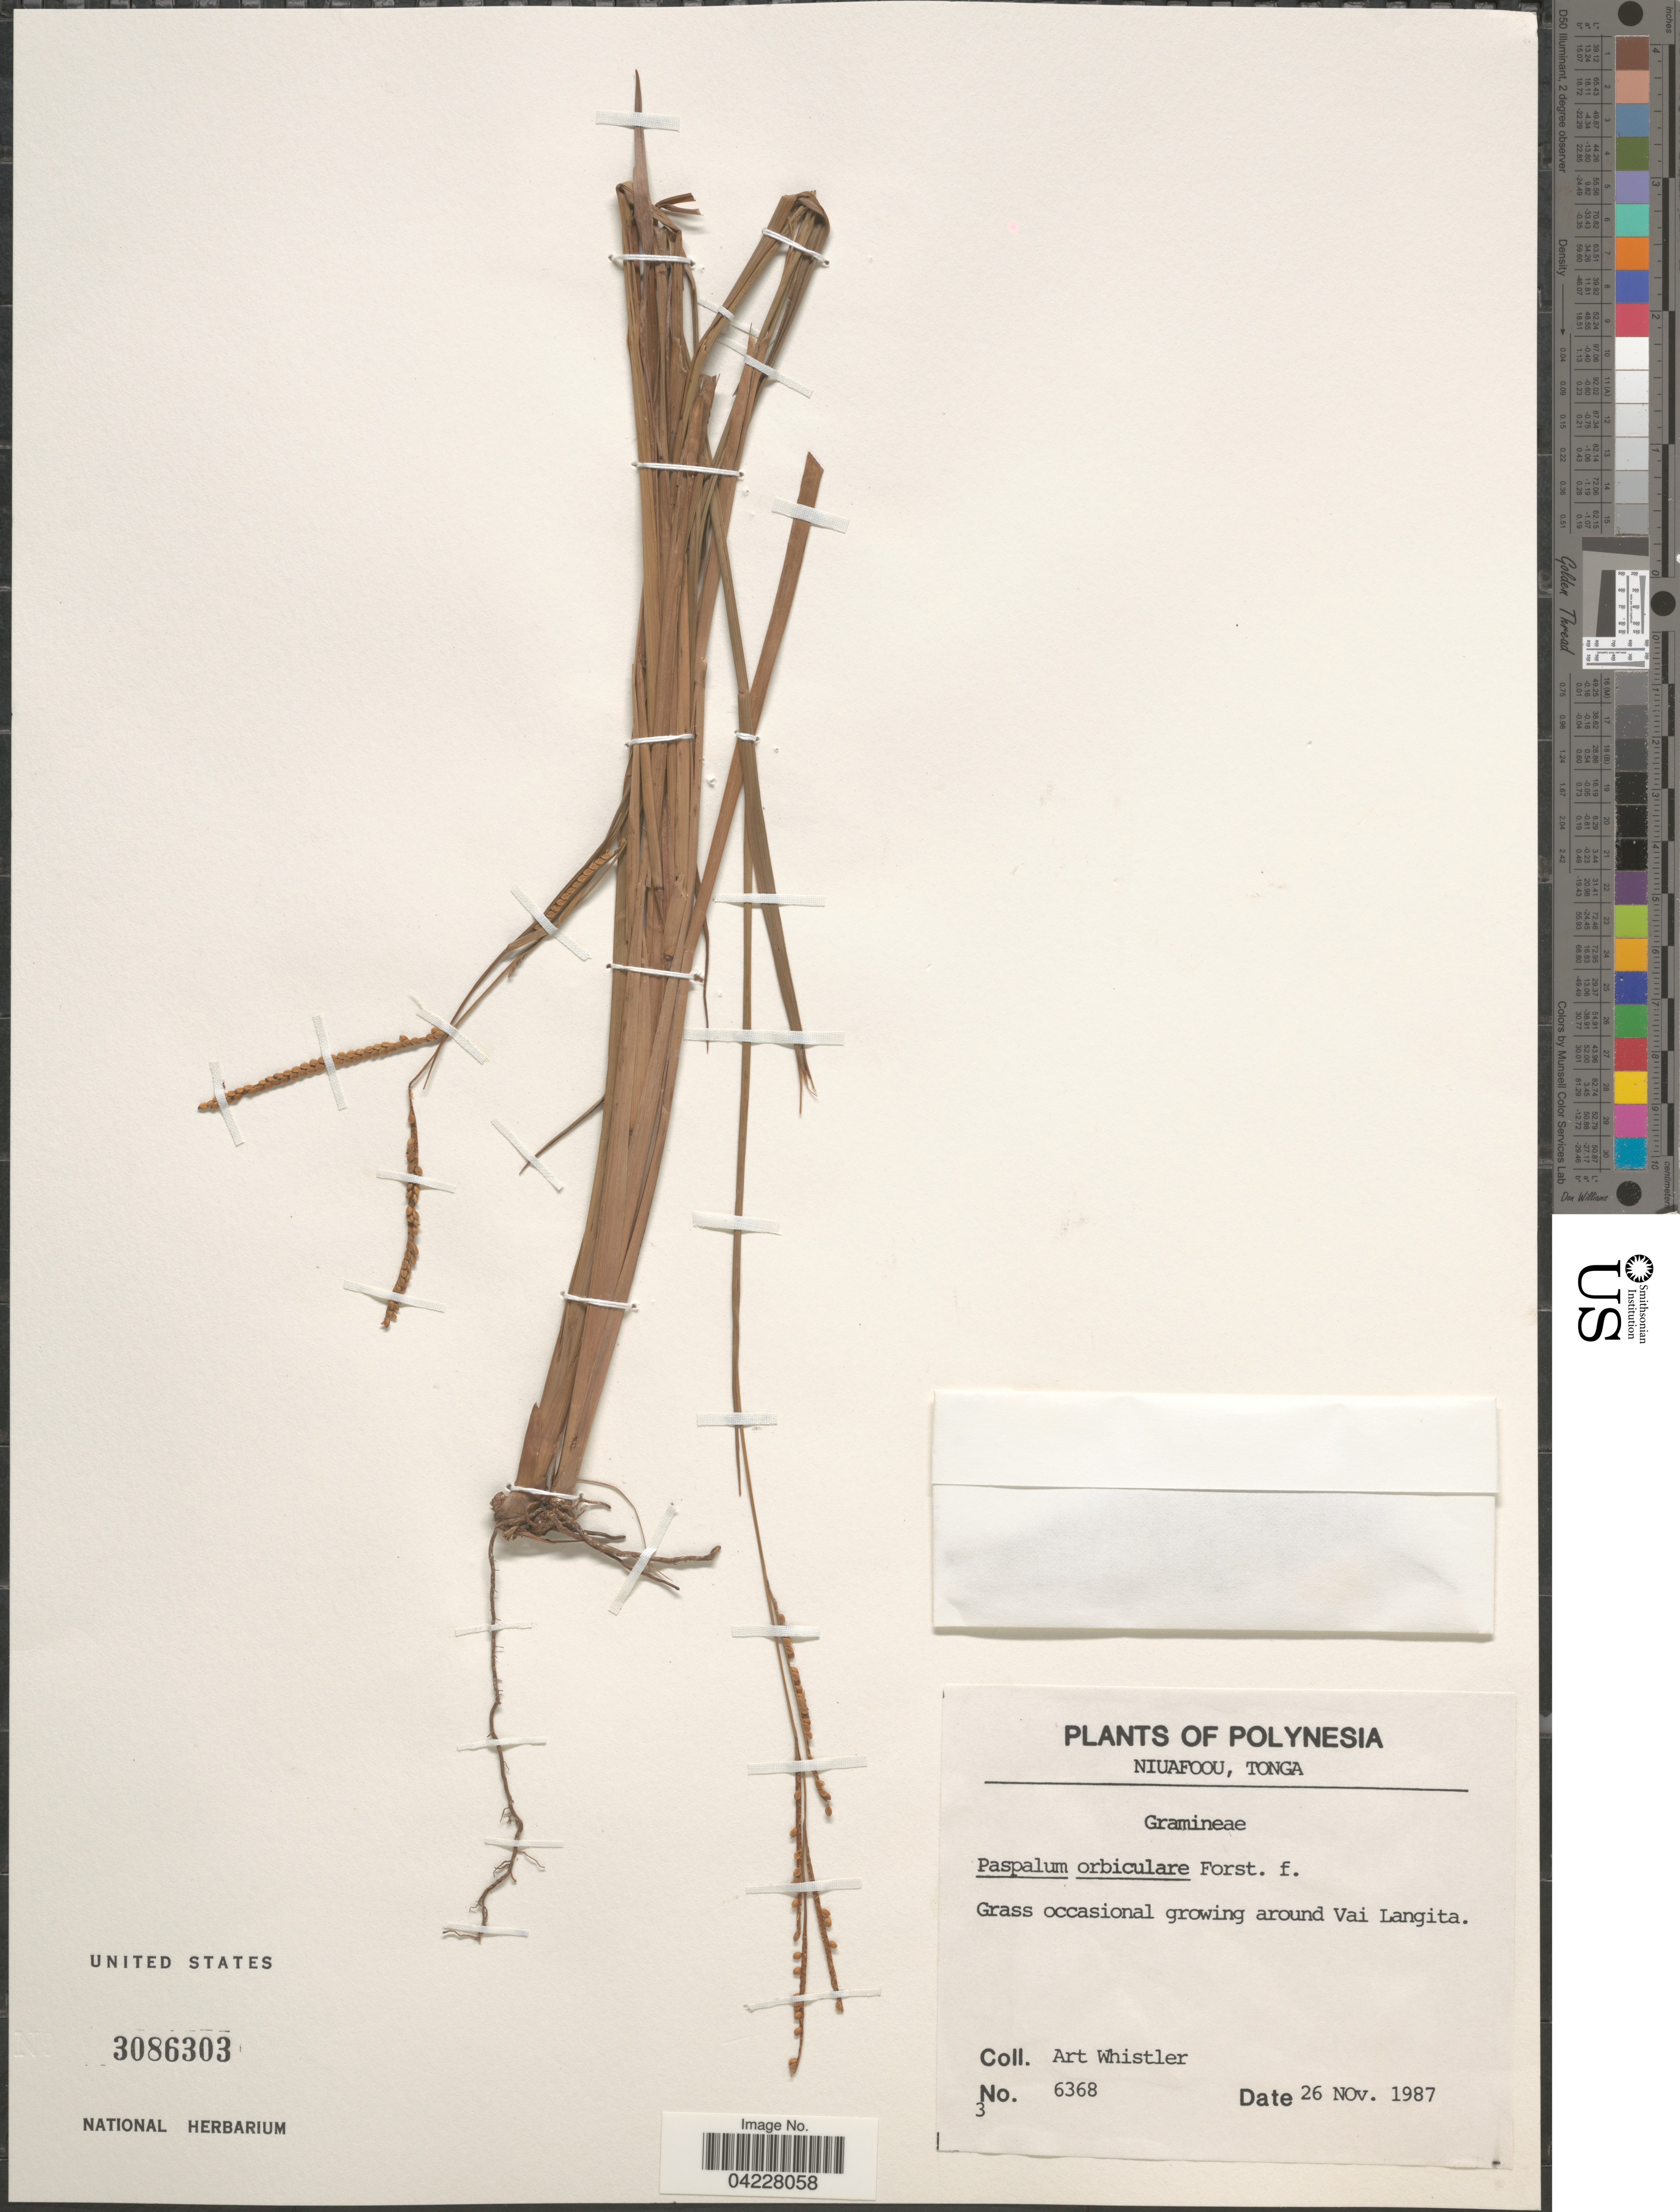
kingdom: Plantae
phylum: Tracheophyta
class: Liliopsida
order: Poales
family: Poaceae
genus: Paspalum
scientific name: Paspalum orbiculare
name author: G. Forst.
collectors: A. Whistler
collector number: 6368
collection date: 1987-11-26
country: Tonga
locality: Polynesia [unsure placement]. Niuafoou. Growing around Vai Langita.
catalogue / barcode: US 3086303